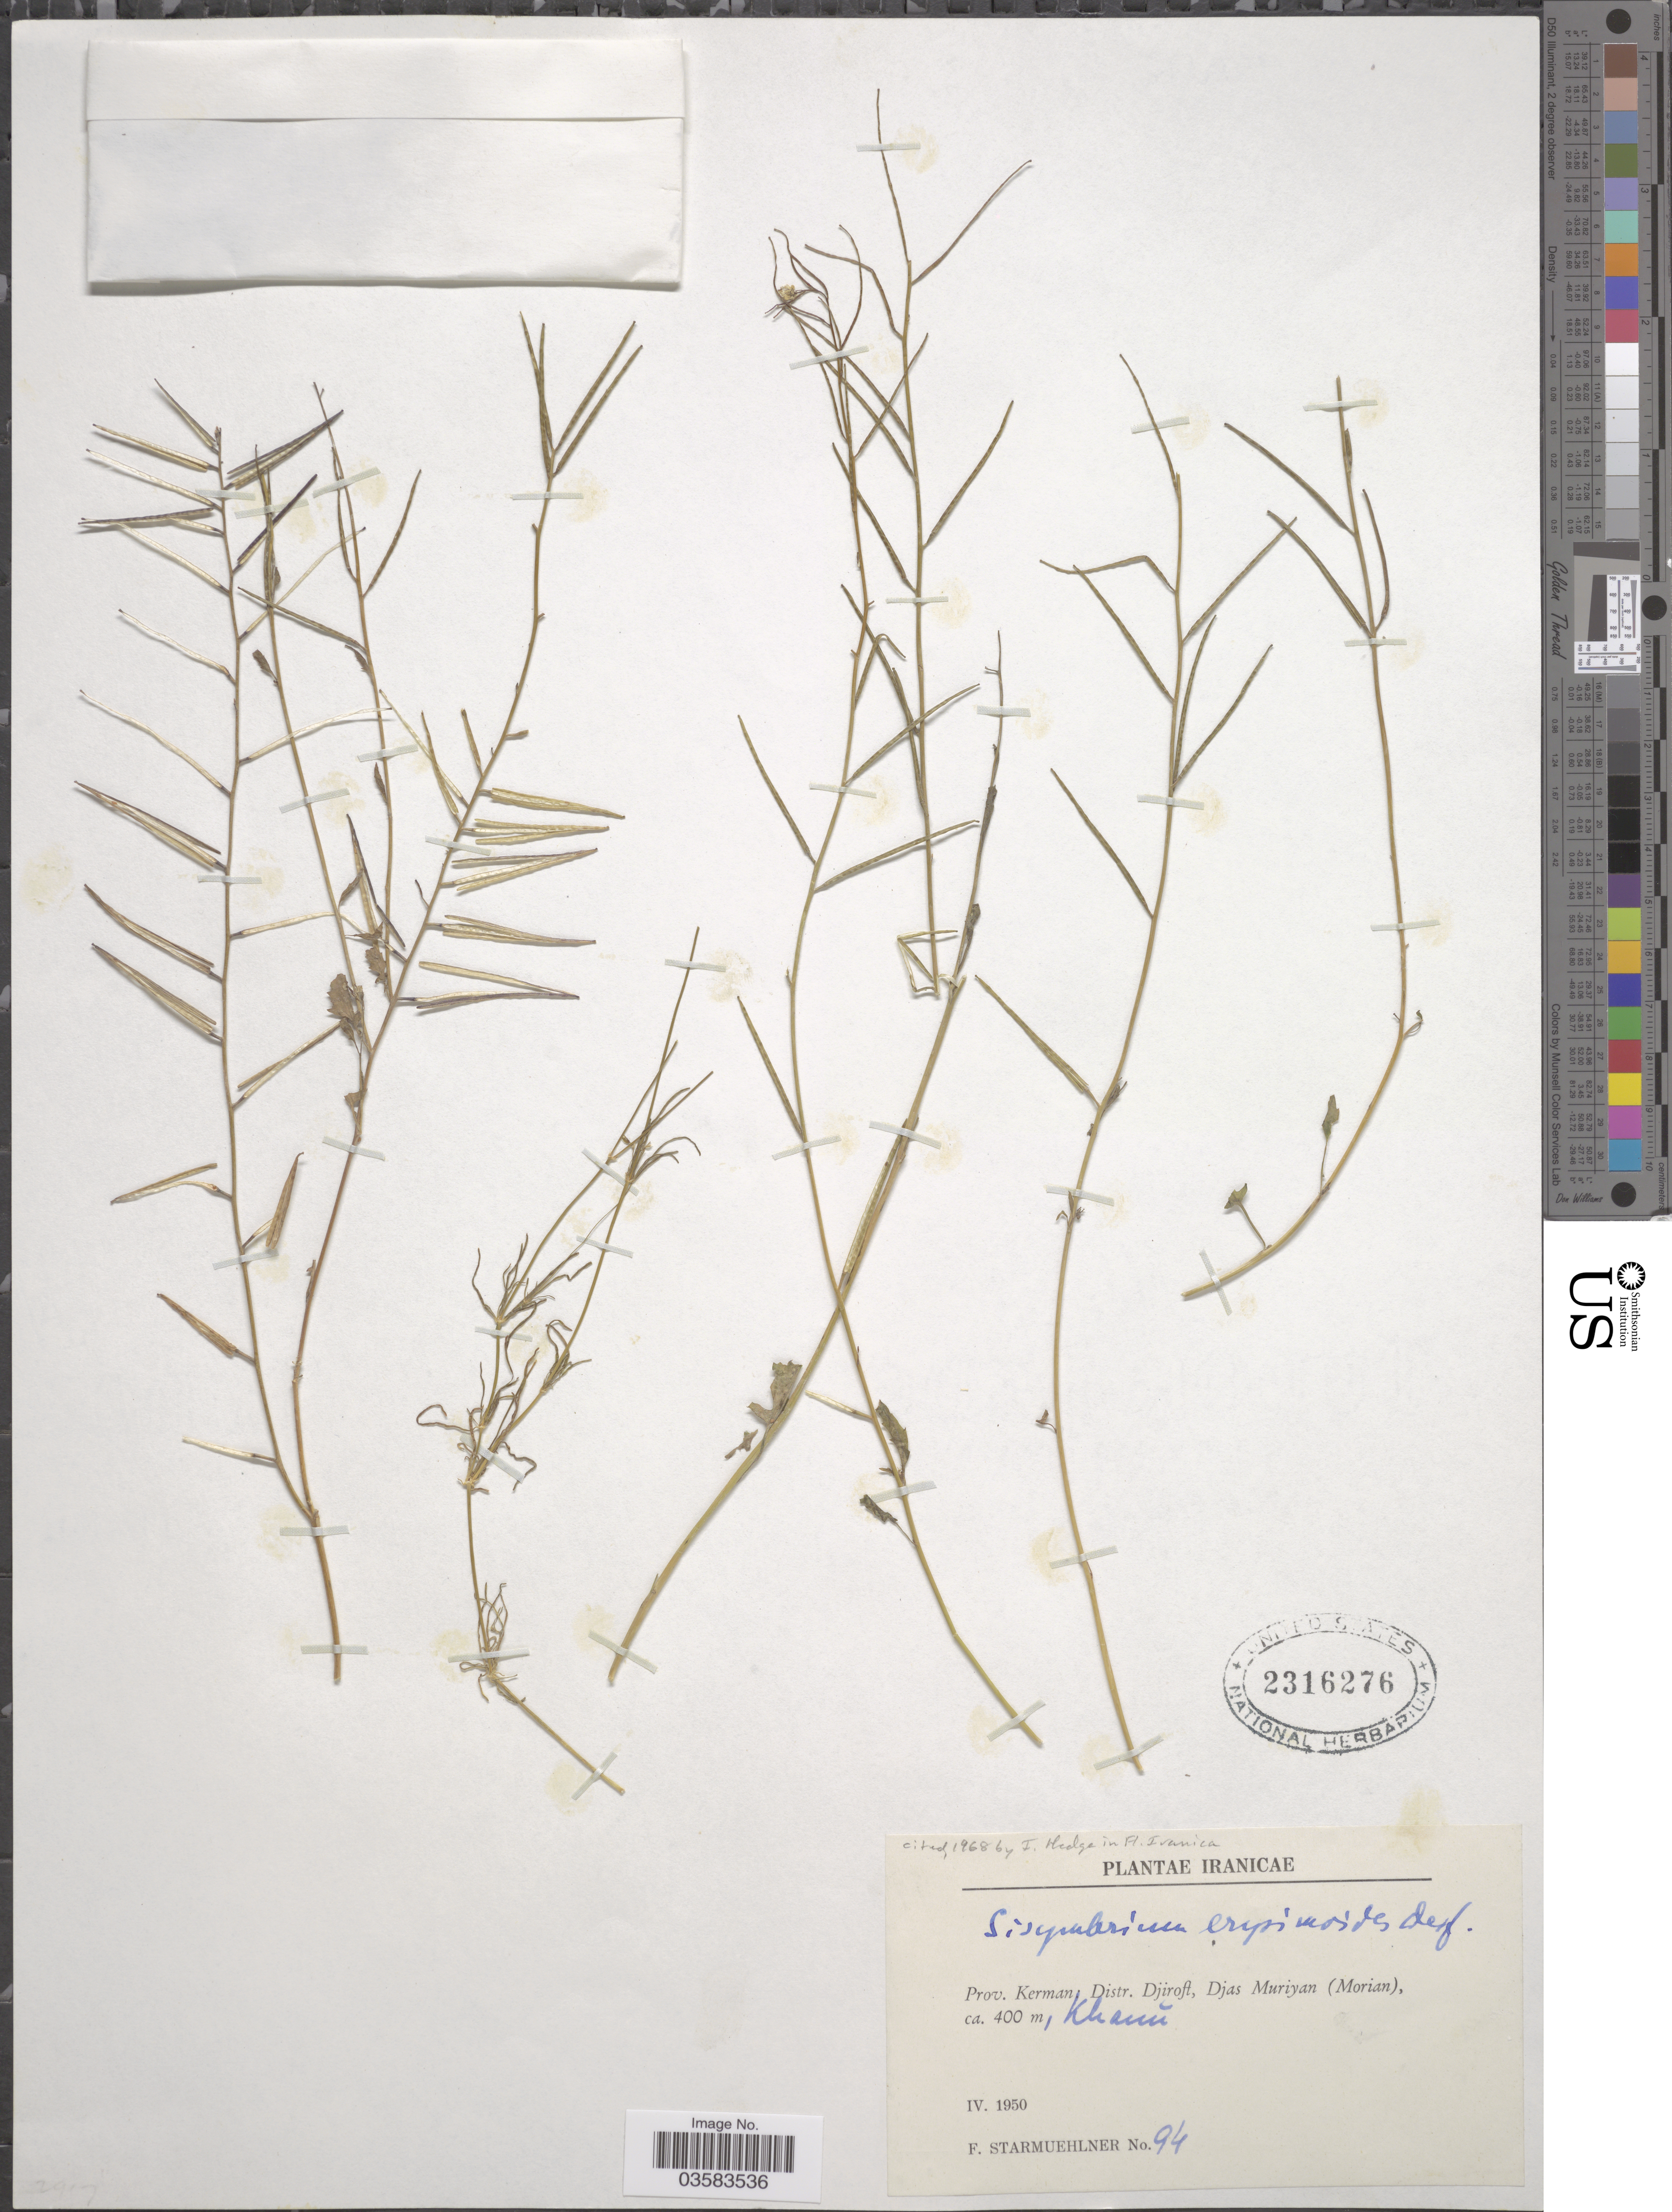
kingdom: Plantae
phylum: Tracheophyta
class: Magnoliopsida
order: Brassicales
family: Brassicaceae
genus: Sisymbrium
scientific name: Sisymbrium erysimoides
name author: Desf.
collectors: F. Starmuehlner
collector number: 94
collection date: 1950-04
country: Iran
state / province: Kerman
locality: Distr. Djiroft, Djas Muriyan (Morian), Khami.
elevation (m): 400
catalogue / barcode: US 2316276